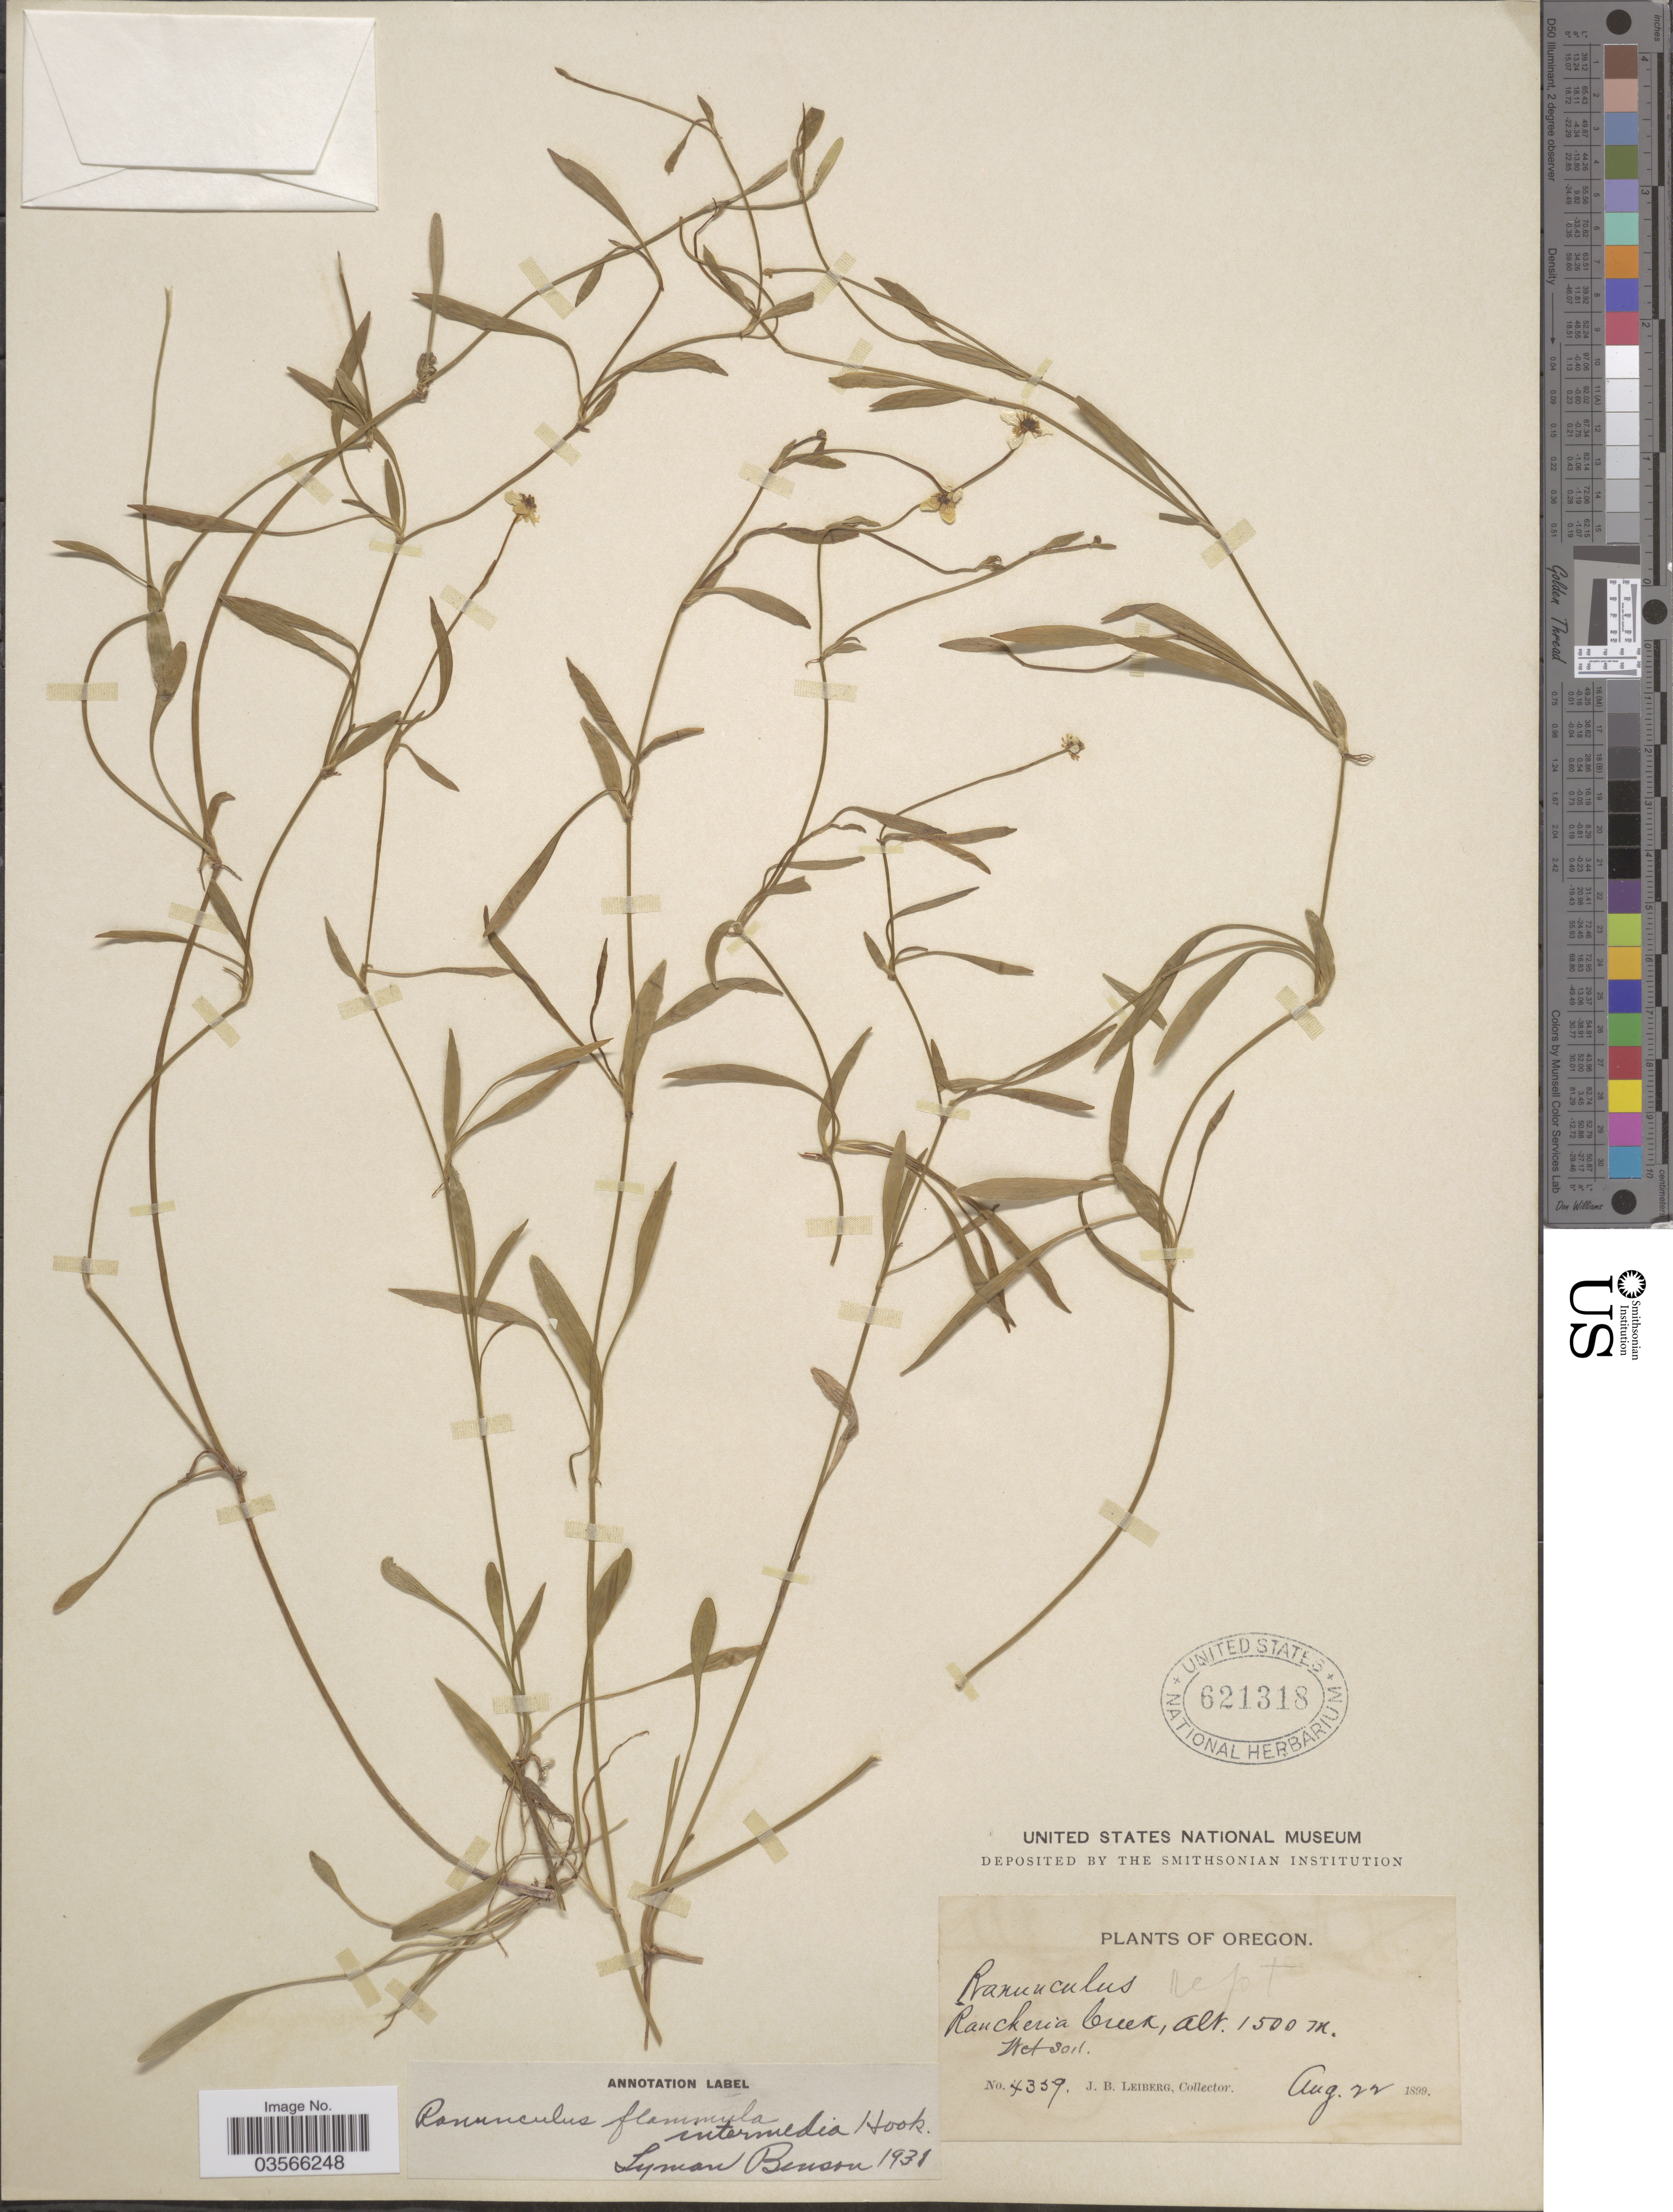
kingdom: Plantae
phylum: Tracheophyta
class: Magnoliopsida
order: Ranunculales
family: Ranunculaceae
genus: Ranunculus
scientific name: Ranunculus flammula var. ovalis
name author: (J.M. Bigelow) L.D. Benson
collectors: J. B. Leiberg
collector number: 4359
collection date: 1899-08-22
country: United States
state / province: Oregon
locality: Rancheria Creek.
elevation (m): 1500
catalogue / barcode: US 621318